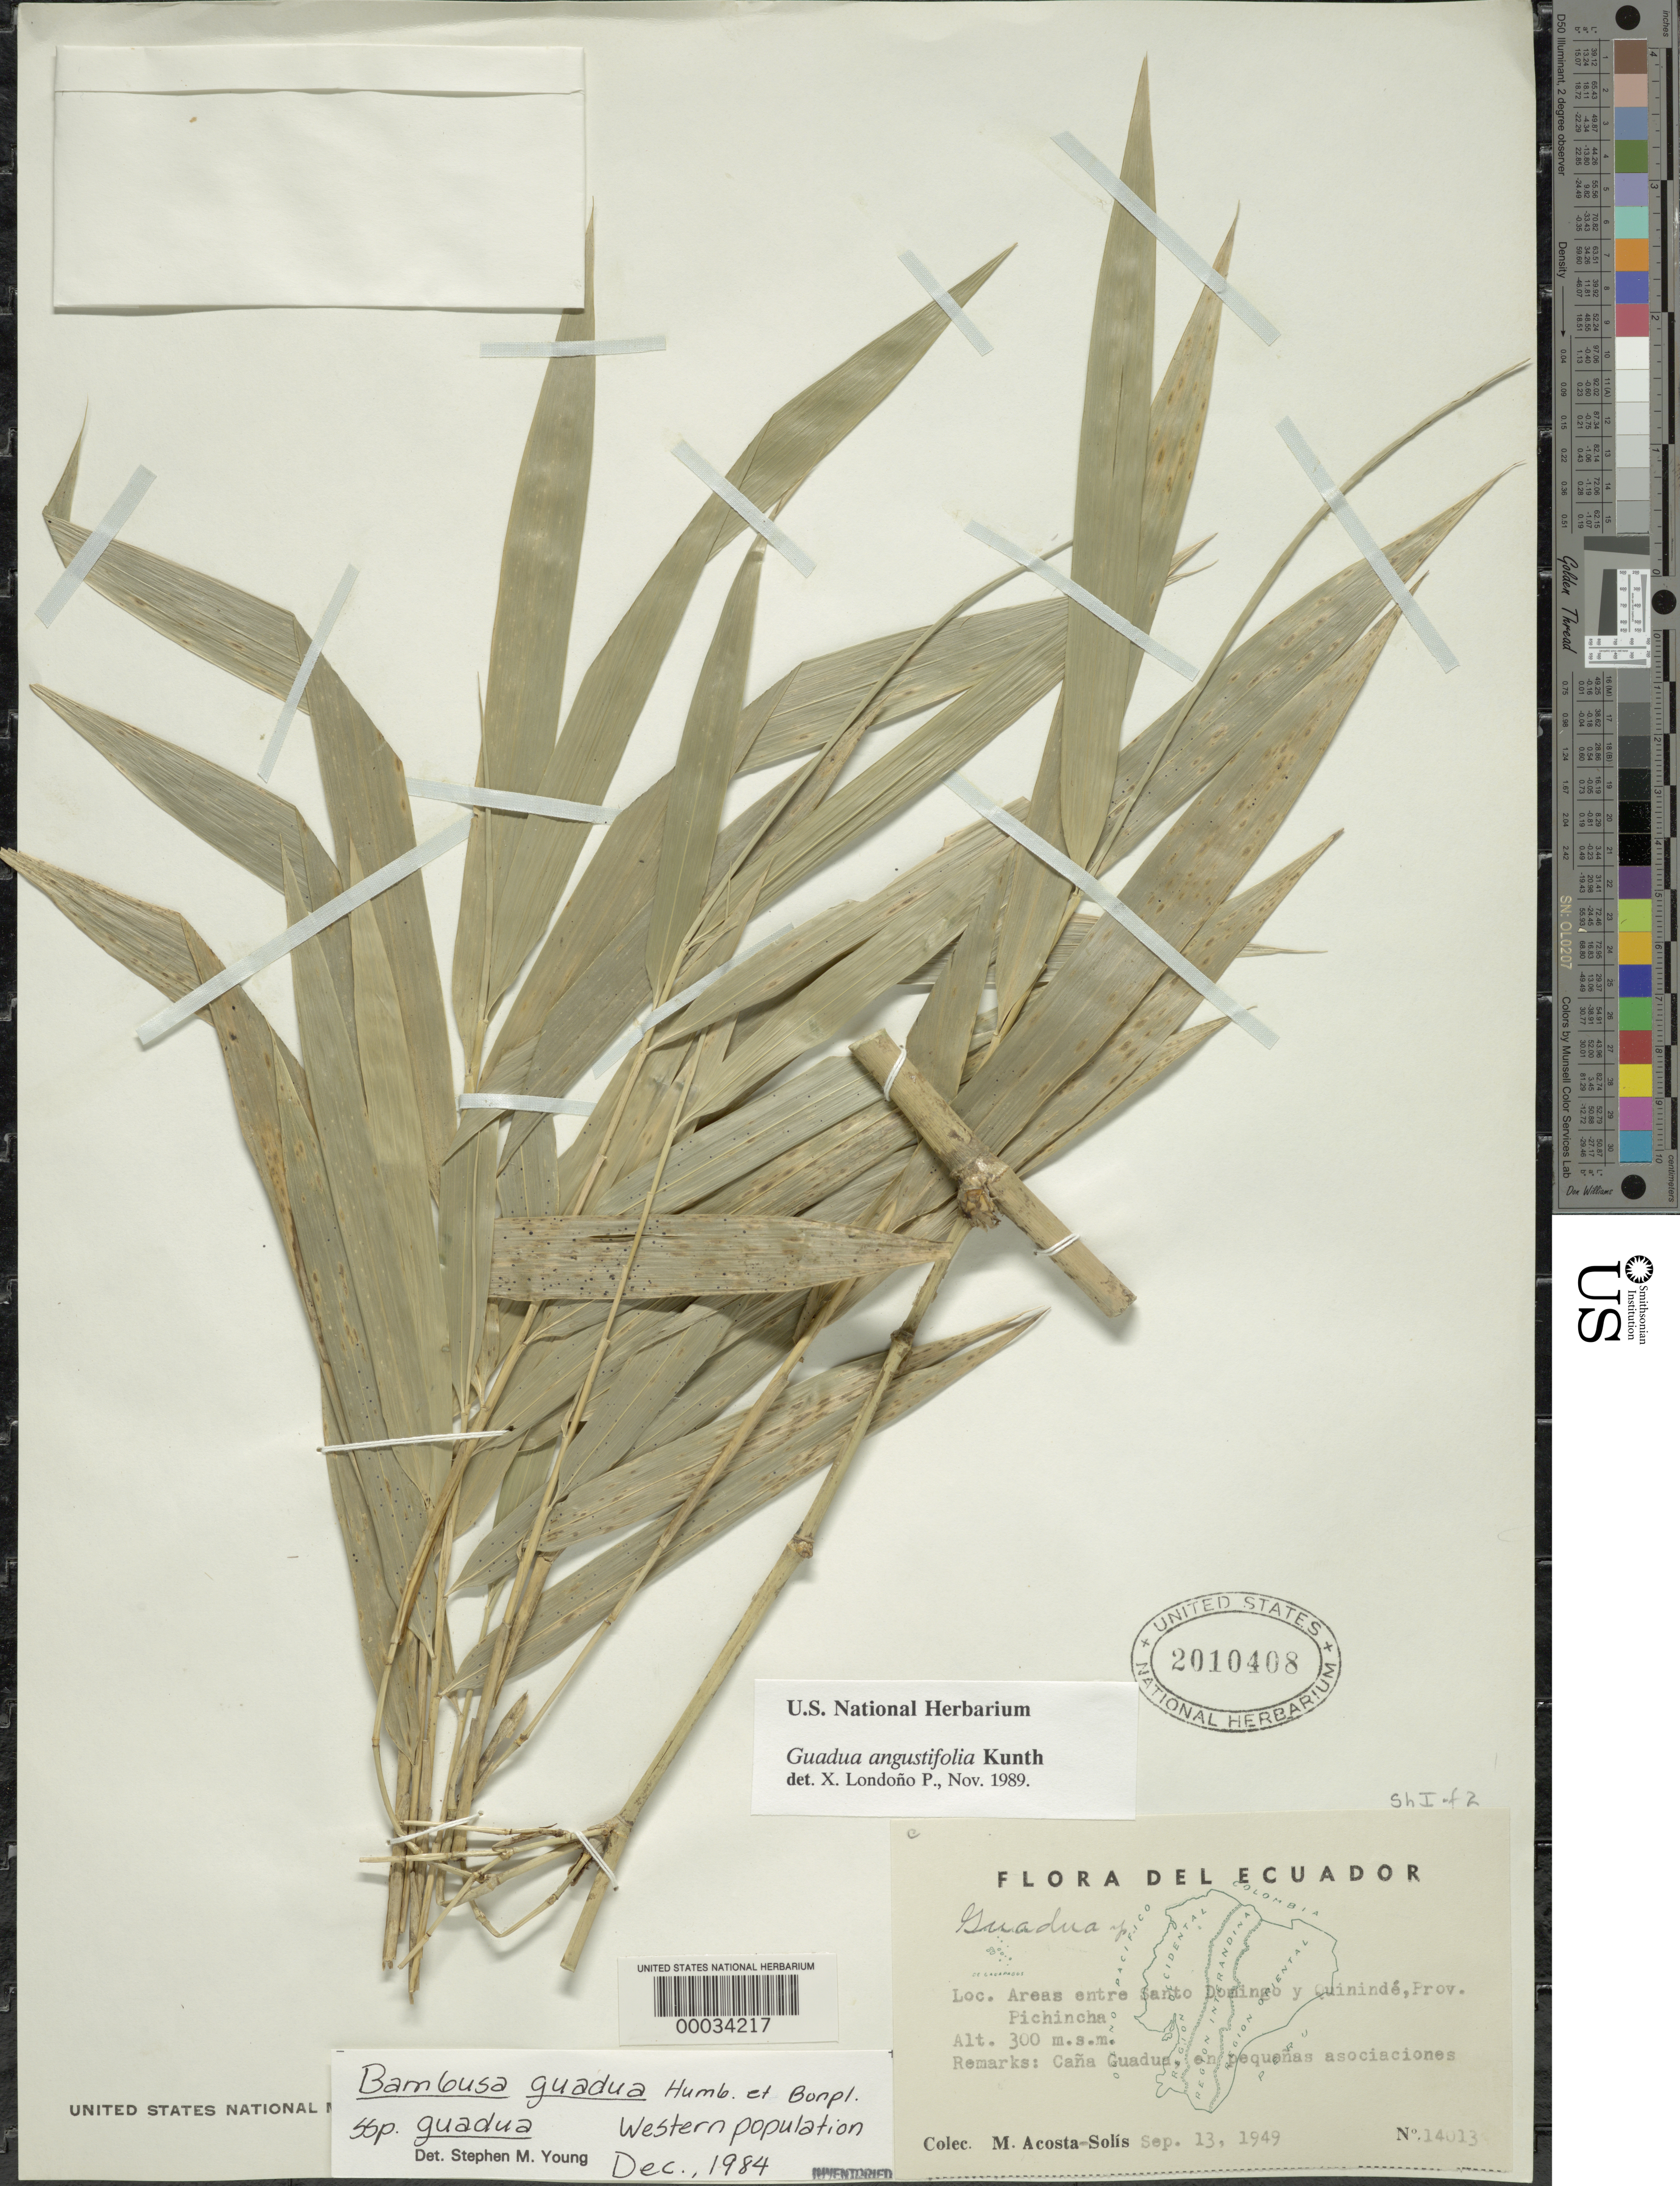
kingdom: Plantae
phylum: Tracheophyta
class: Liliopsida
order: Poales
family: Poaceae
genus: Guadua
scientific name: Guadua angustifolia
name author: Kunth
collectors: M. Acosta Solis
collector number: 14013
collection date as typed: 13 Sep 1949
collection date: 1949-09-13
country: Ecuador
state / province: Pichincha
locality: Santo Domingo, Quininde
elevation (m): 300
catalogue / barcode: US 2010408